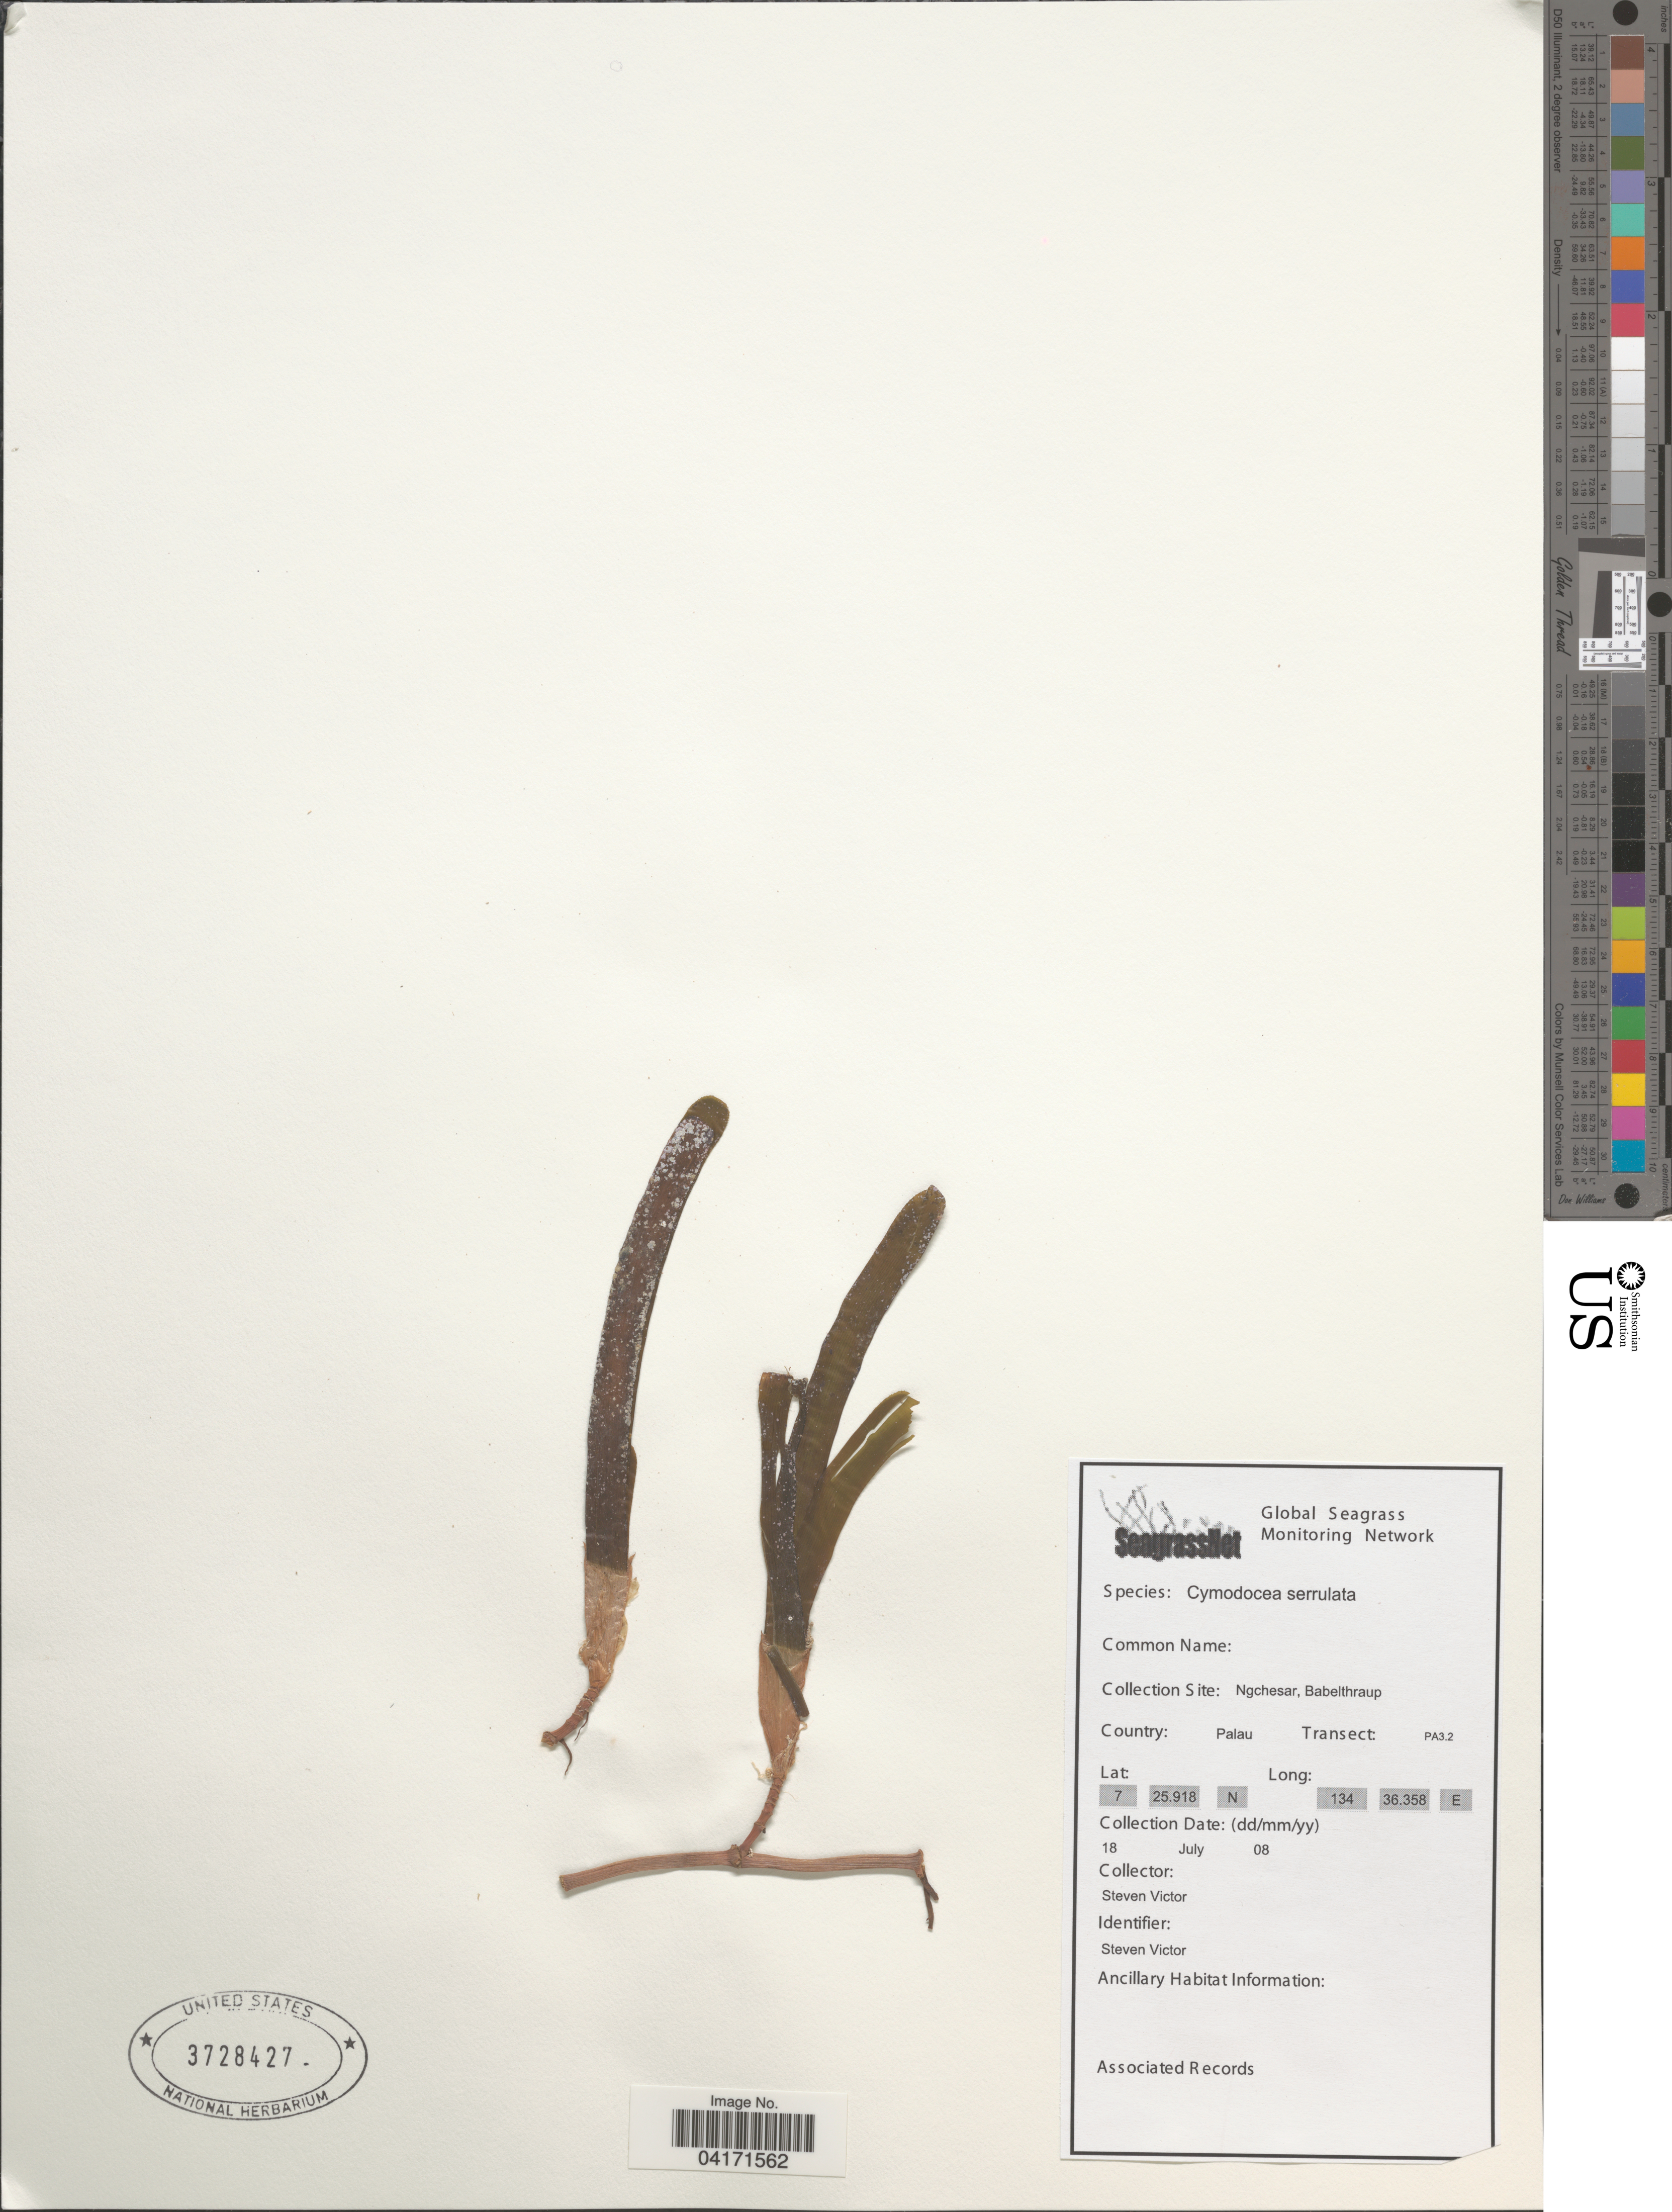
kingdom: Plantae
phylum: Tracheophyta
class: Liliopsida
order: Alismatales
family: Cymodoceaceae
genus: Cymodocea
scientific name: Cymodocea serrulata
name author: (R. Br.) Magnus & Ashers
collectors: S. Victor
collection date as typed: Transcribed d/m/y: 18/7/8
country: Palau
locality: Ngchesar, Babelthraup. Palau. Transect: PA3.2.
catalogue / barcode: US 3728427